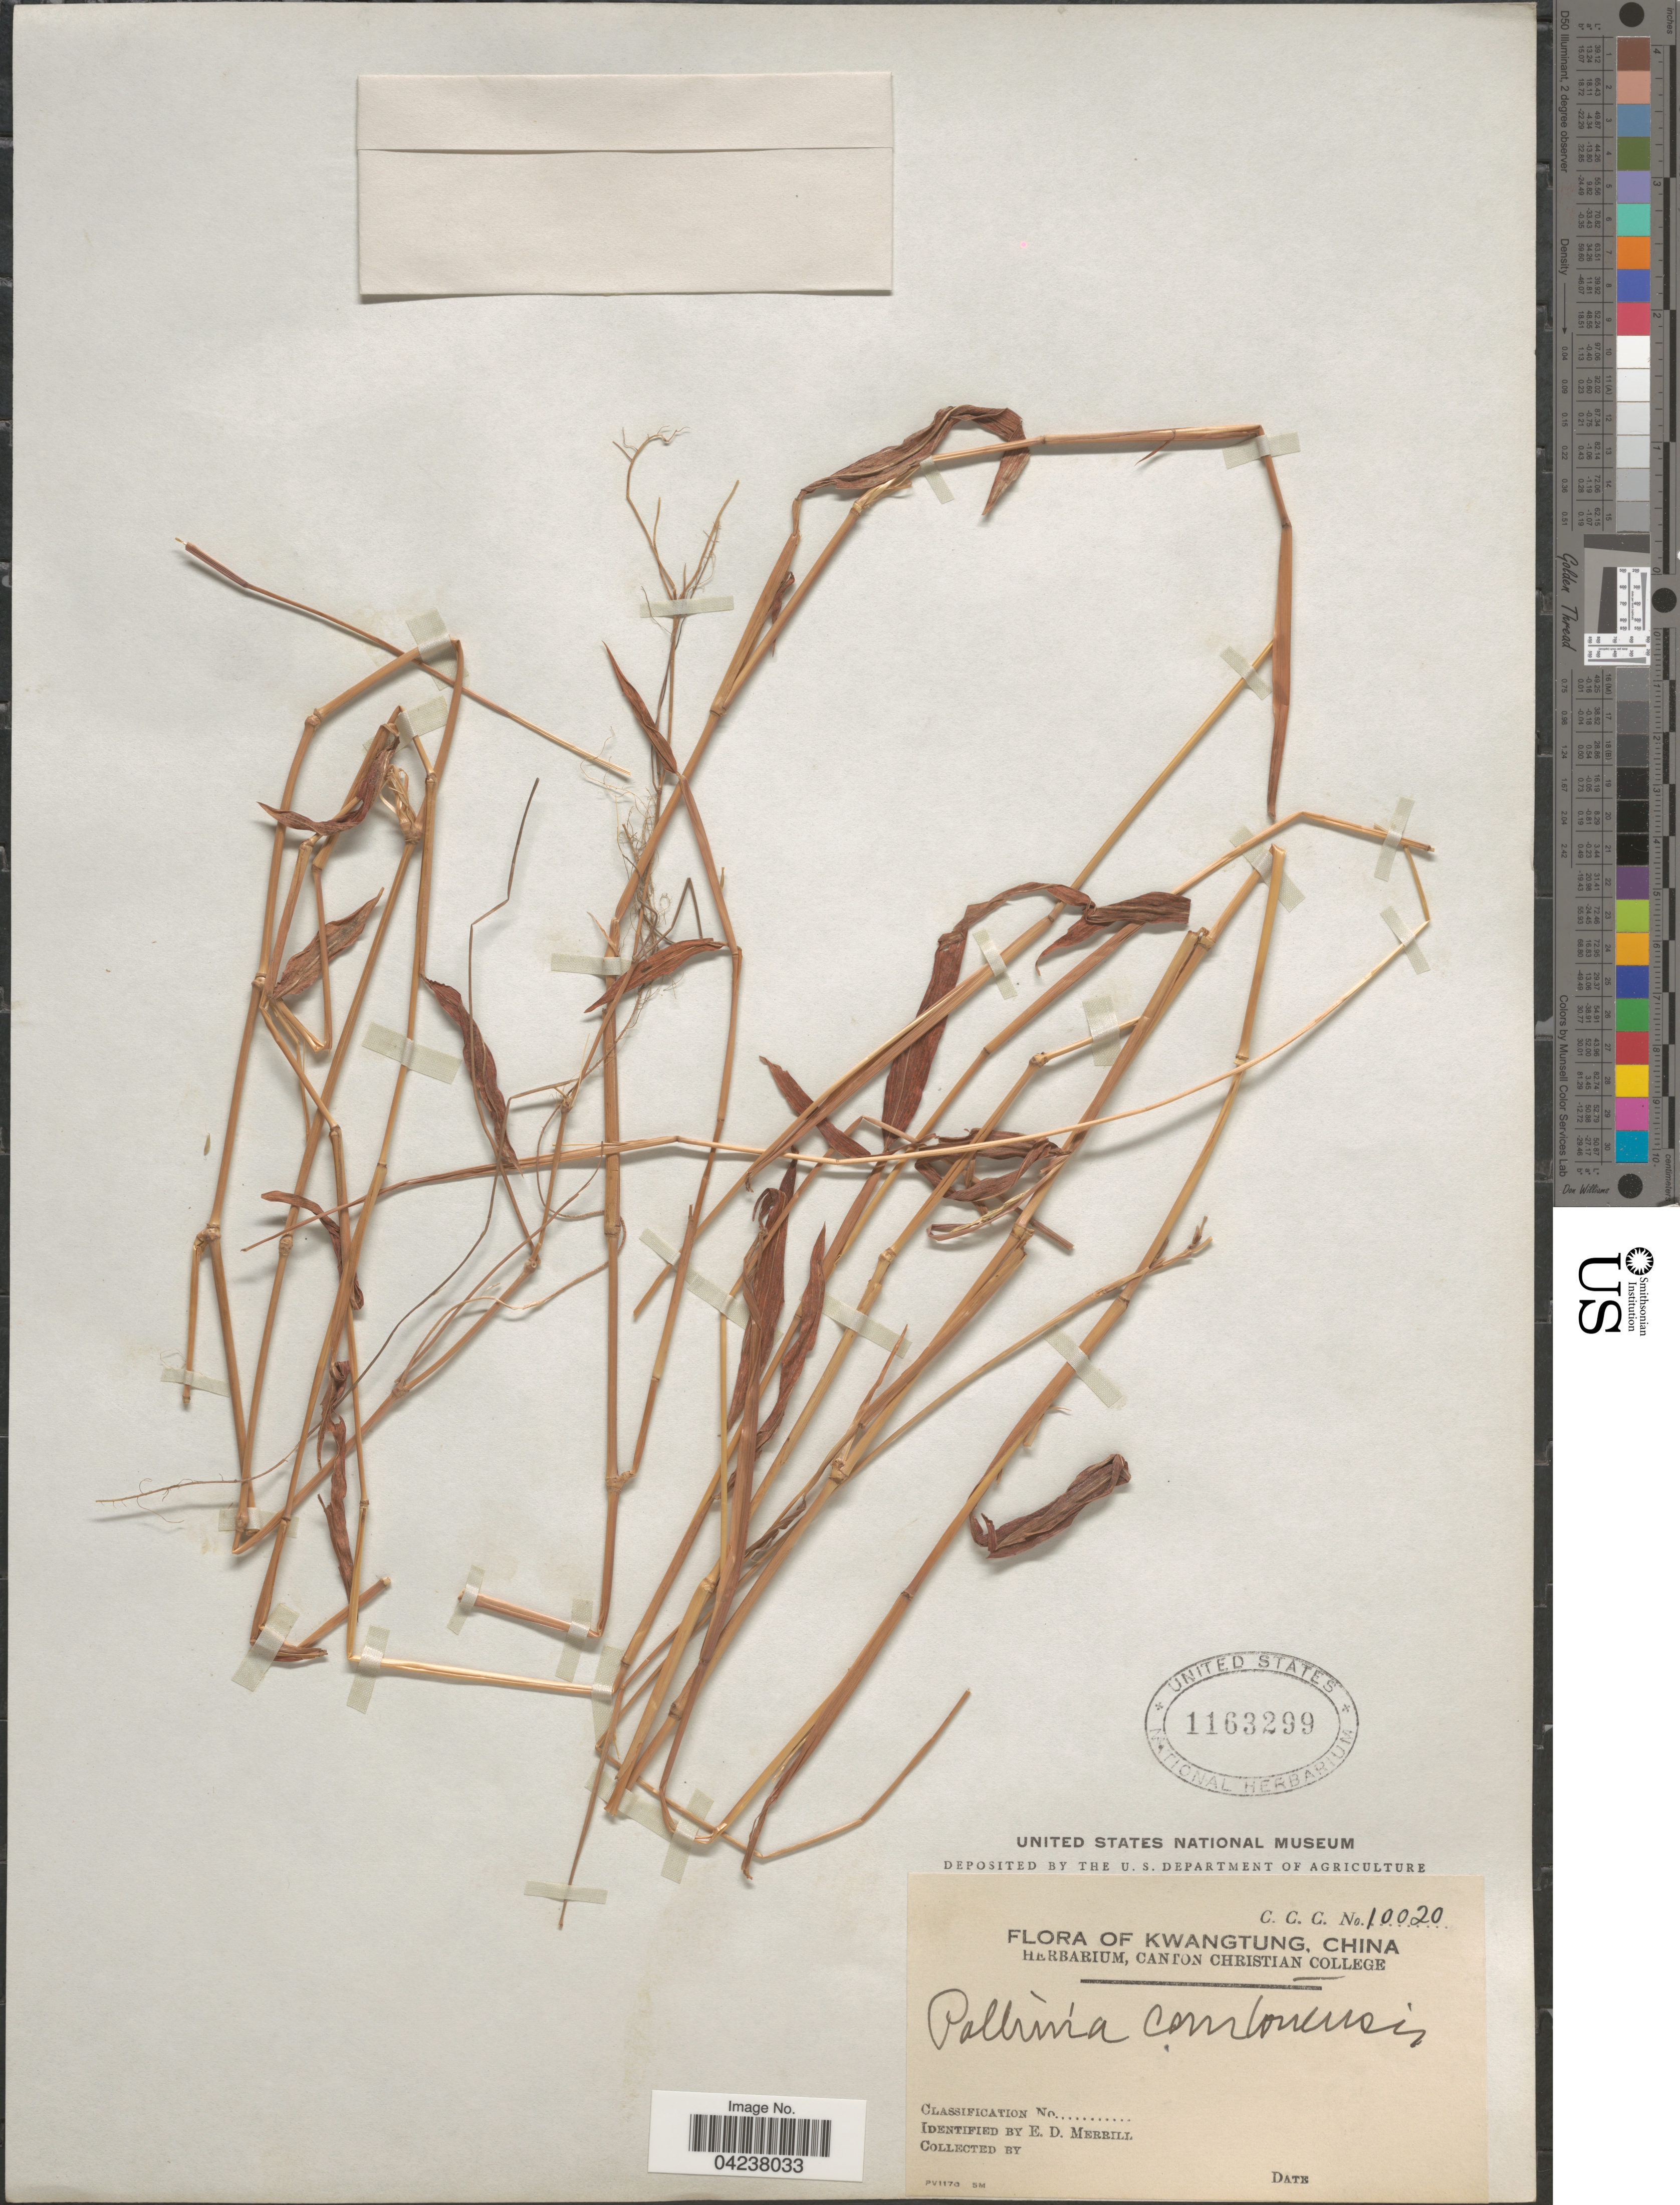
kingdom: Plantae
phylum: Tracheophyta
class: Liliopsida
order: Poales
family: Poaceae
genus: Microstegium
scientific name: Microstegium vimineum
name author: (Trin.) A. Camus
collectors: E. D. Merrill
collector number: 10020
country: China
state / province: Guangdong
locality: Kwangtung.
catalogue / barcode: US 1163299